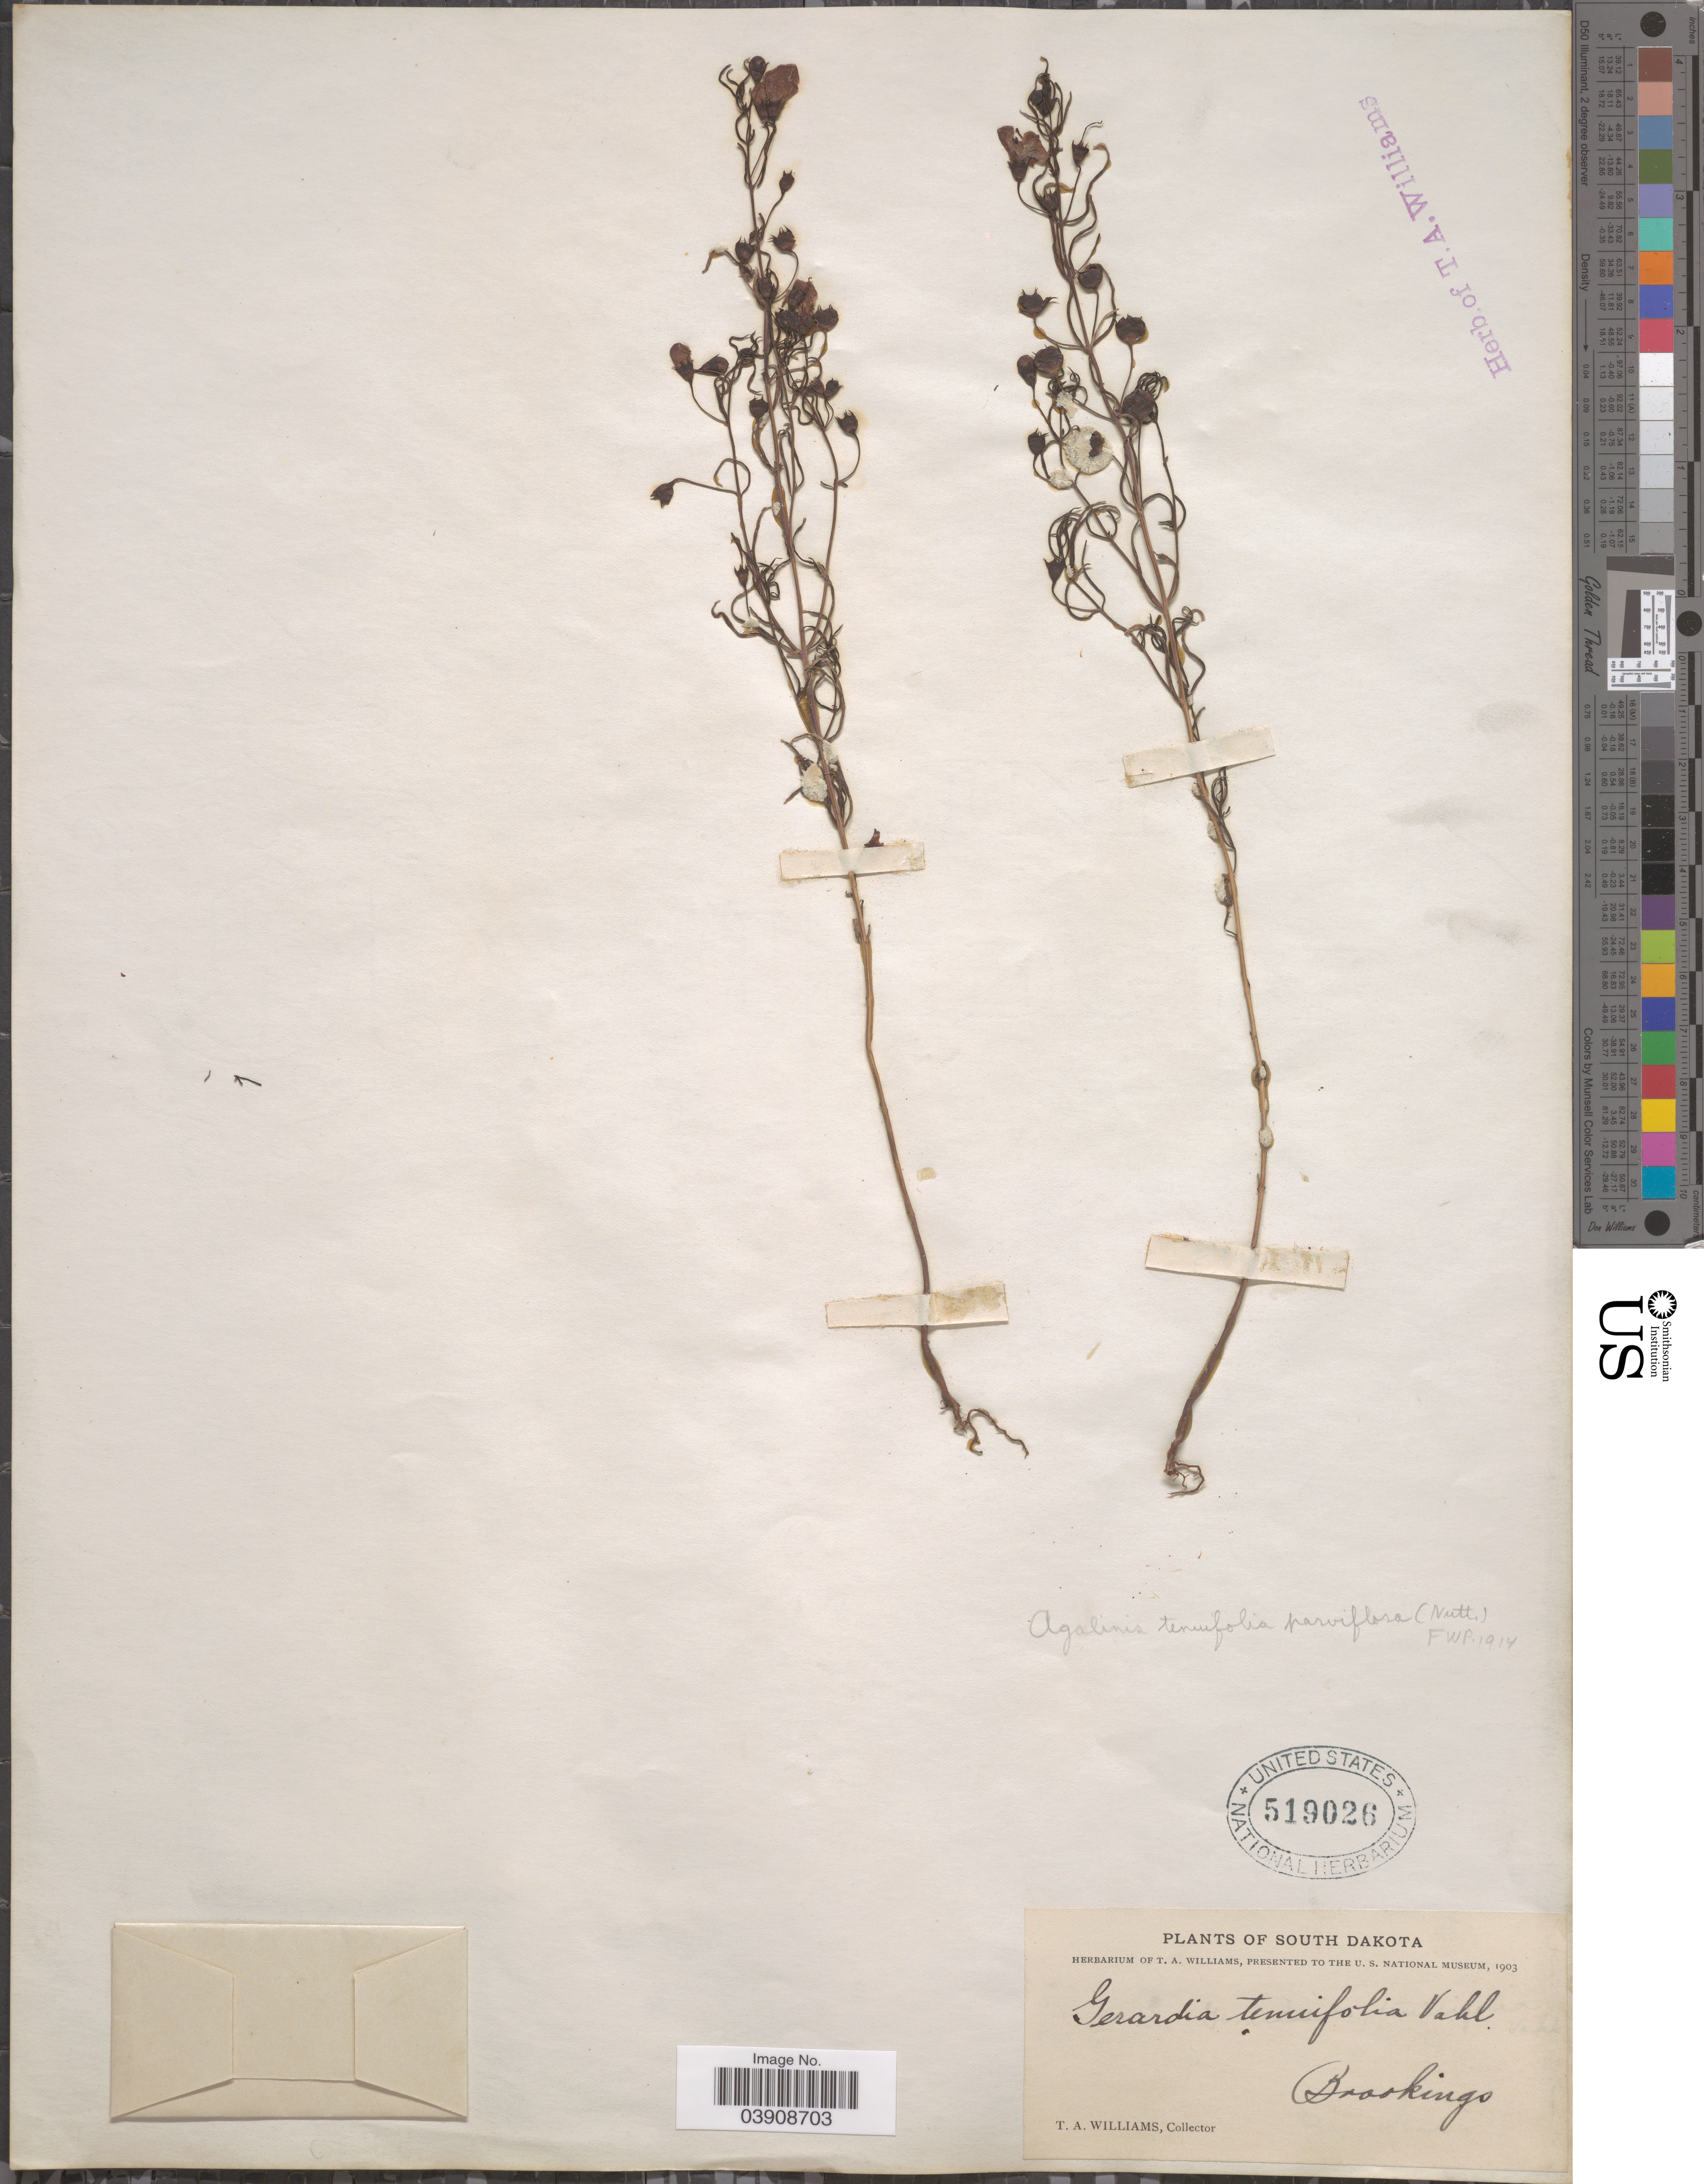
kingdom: Plantae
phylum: Tracheophyta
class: Magnoliopsida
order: Lamiales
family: Orobanchaceae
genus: Agalinis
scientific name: Agalinis tenuifolia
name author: (Vahl) Raf.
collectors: T. Williams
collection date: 1903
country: United States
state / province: South Dakota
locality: Brookings.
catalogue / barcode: US 519026